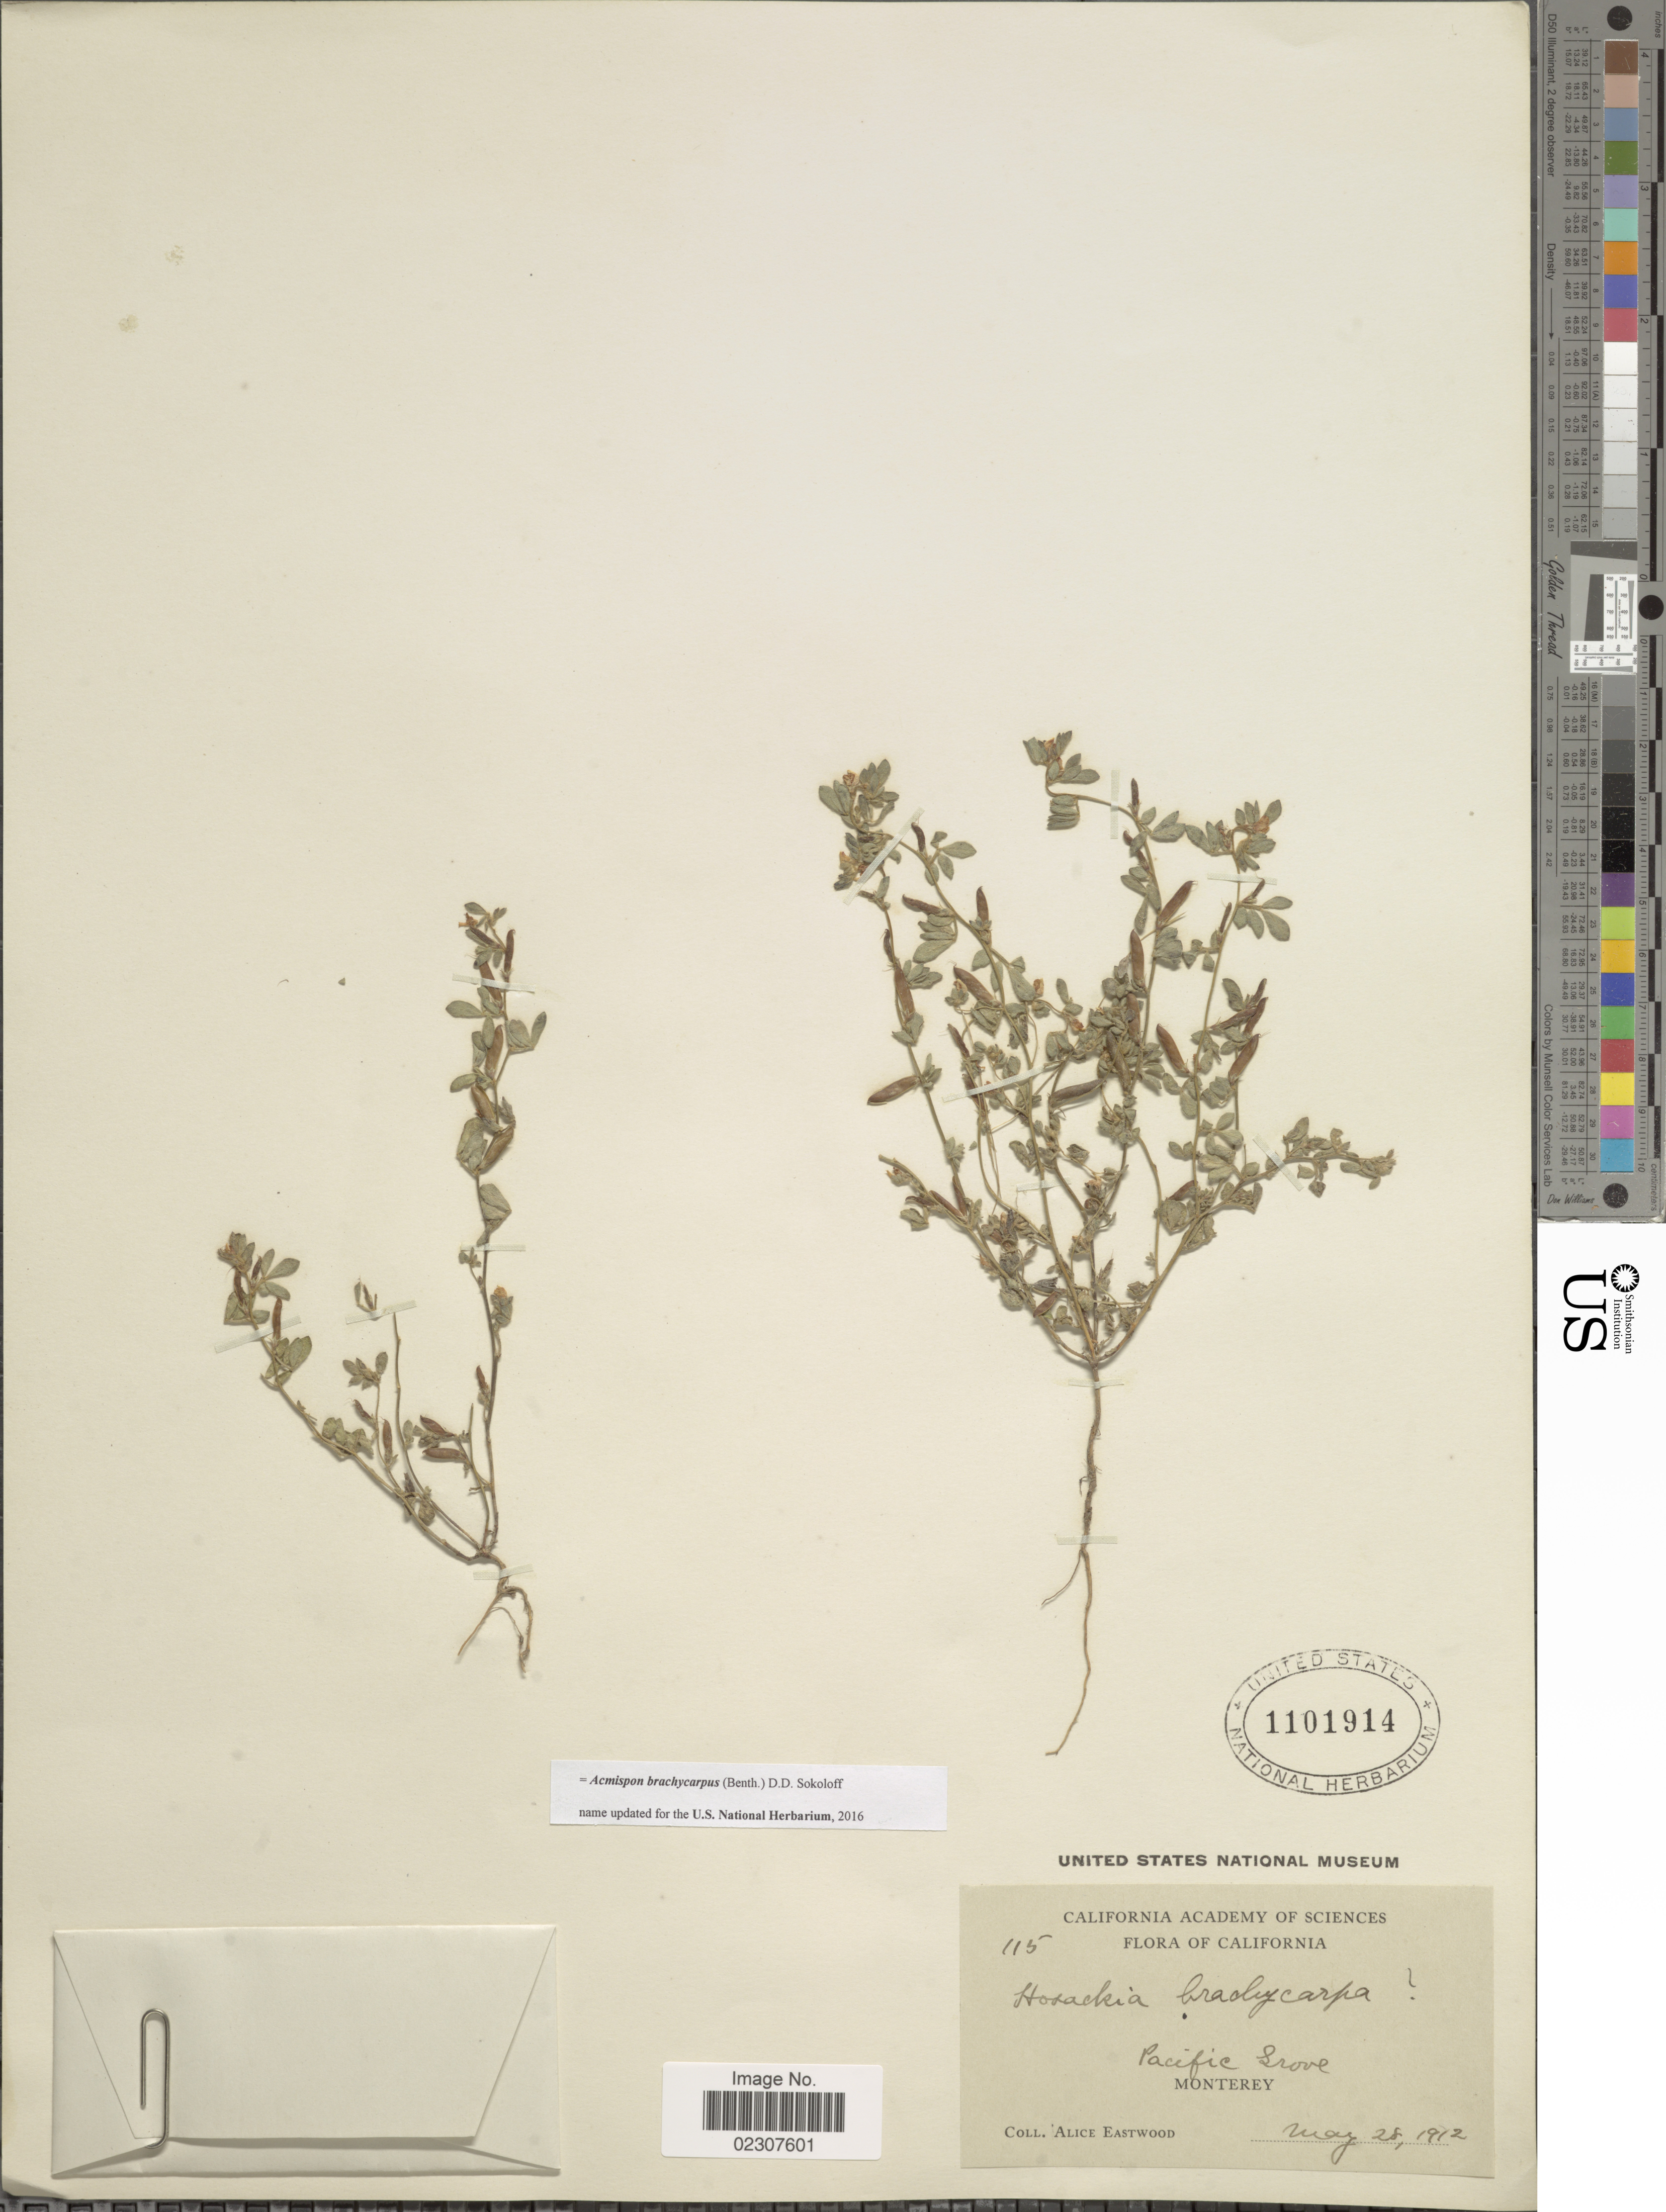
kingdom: Plantae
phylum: Tracheophyta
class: Magnoliopsida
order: Fabales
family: Fabaceae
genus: Acmispon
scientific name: Acmispon brachycarpus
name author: (Benth.) D.D. Sokoloff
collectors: A. Eastwood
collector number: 115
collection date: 1912-05-28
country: United States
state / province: California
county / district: Monterey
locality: Pacific Grove, Monterey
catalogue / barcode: US 1101914